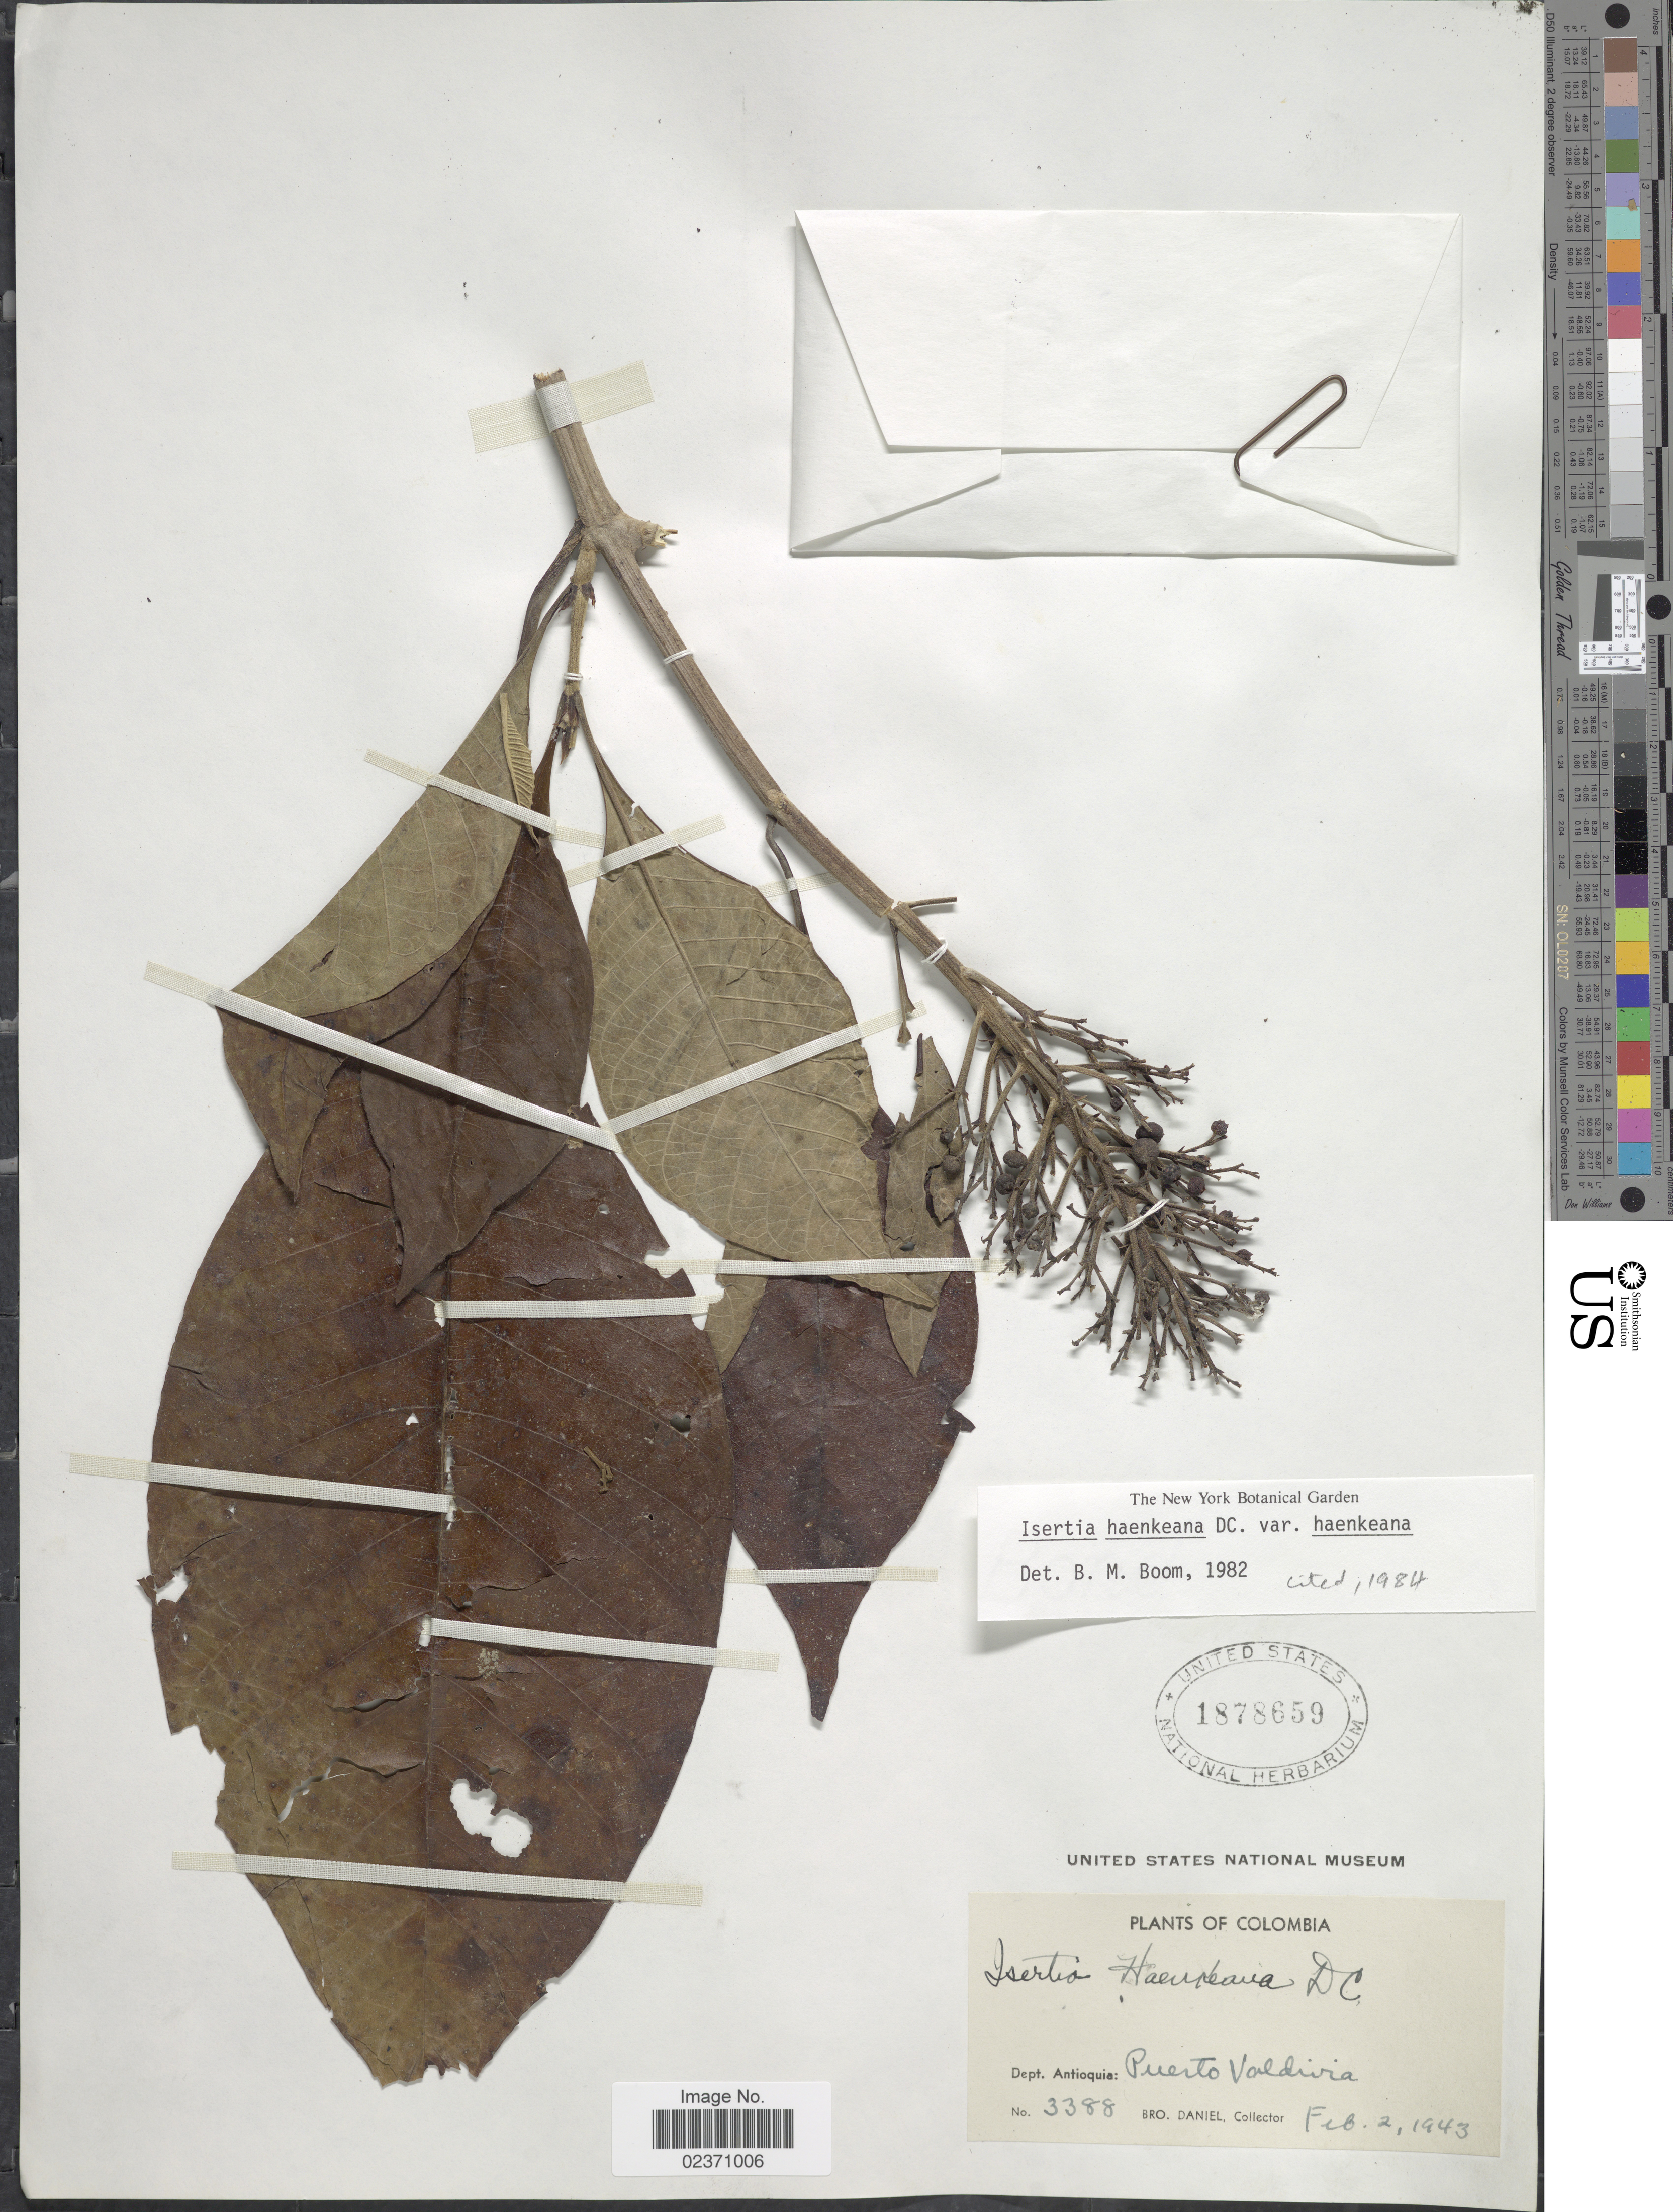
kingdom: Plantae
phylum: Tracheophyta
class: Magnoliopsida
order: Gentianales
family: Rubiaceae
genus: Isertia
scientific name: Isertia haenkeana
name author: DC.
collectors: Bro. Daniel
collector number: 3388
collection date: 1943-02-02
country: Colombia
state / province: Antioquia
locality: Puerto Valdivia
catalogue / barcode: US 1878659